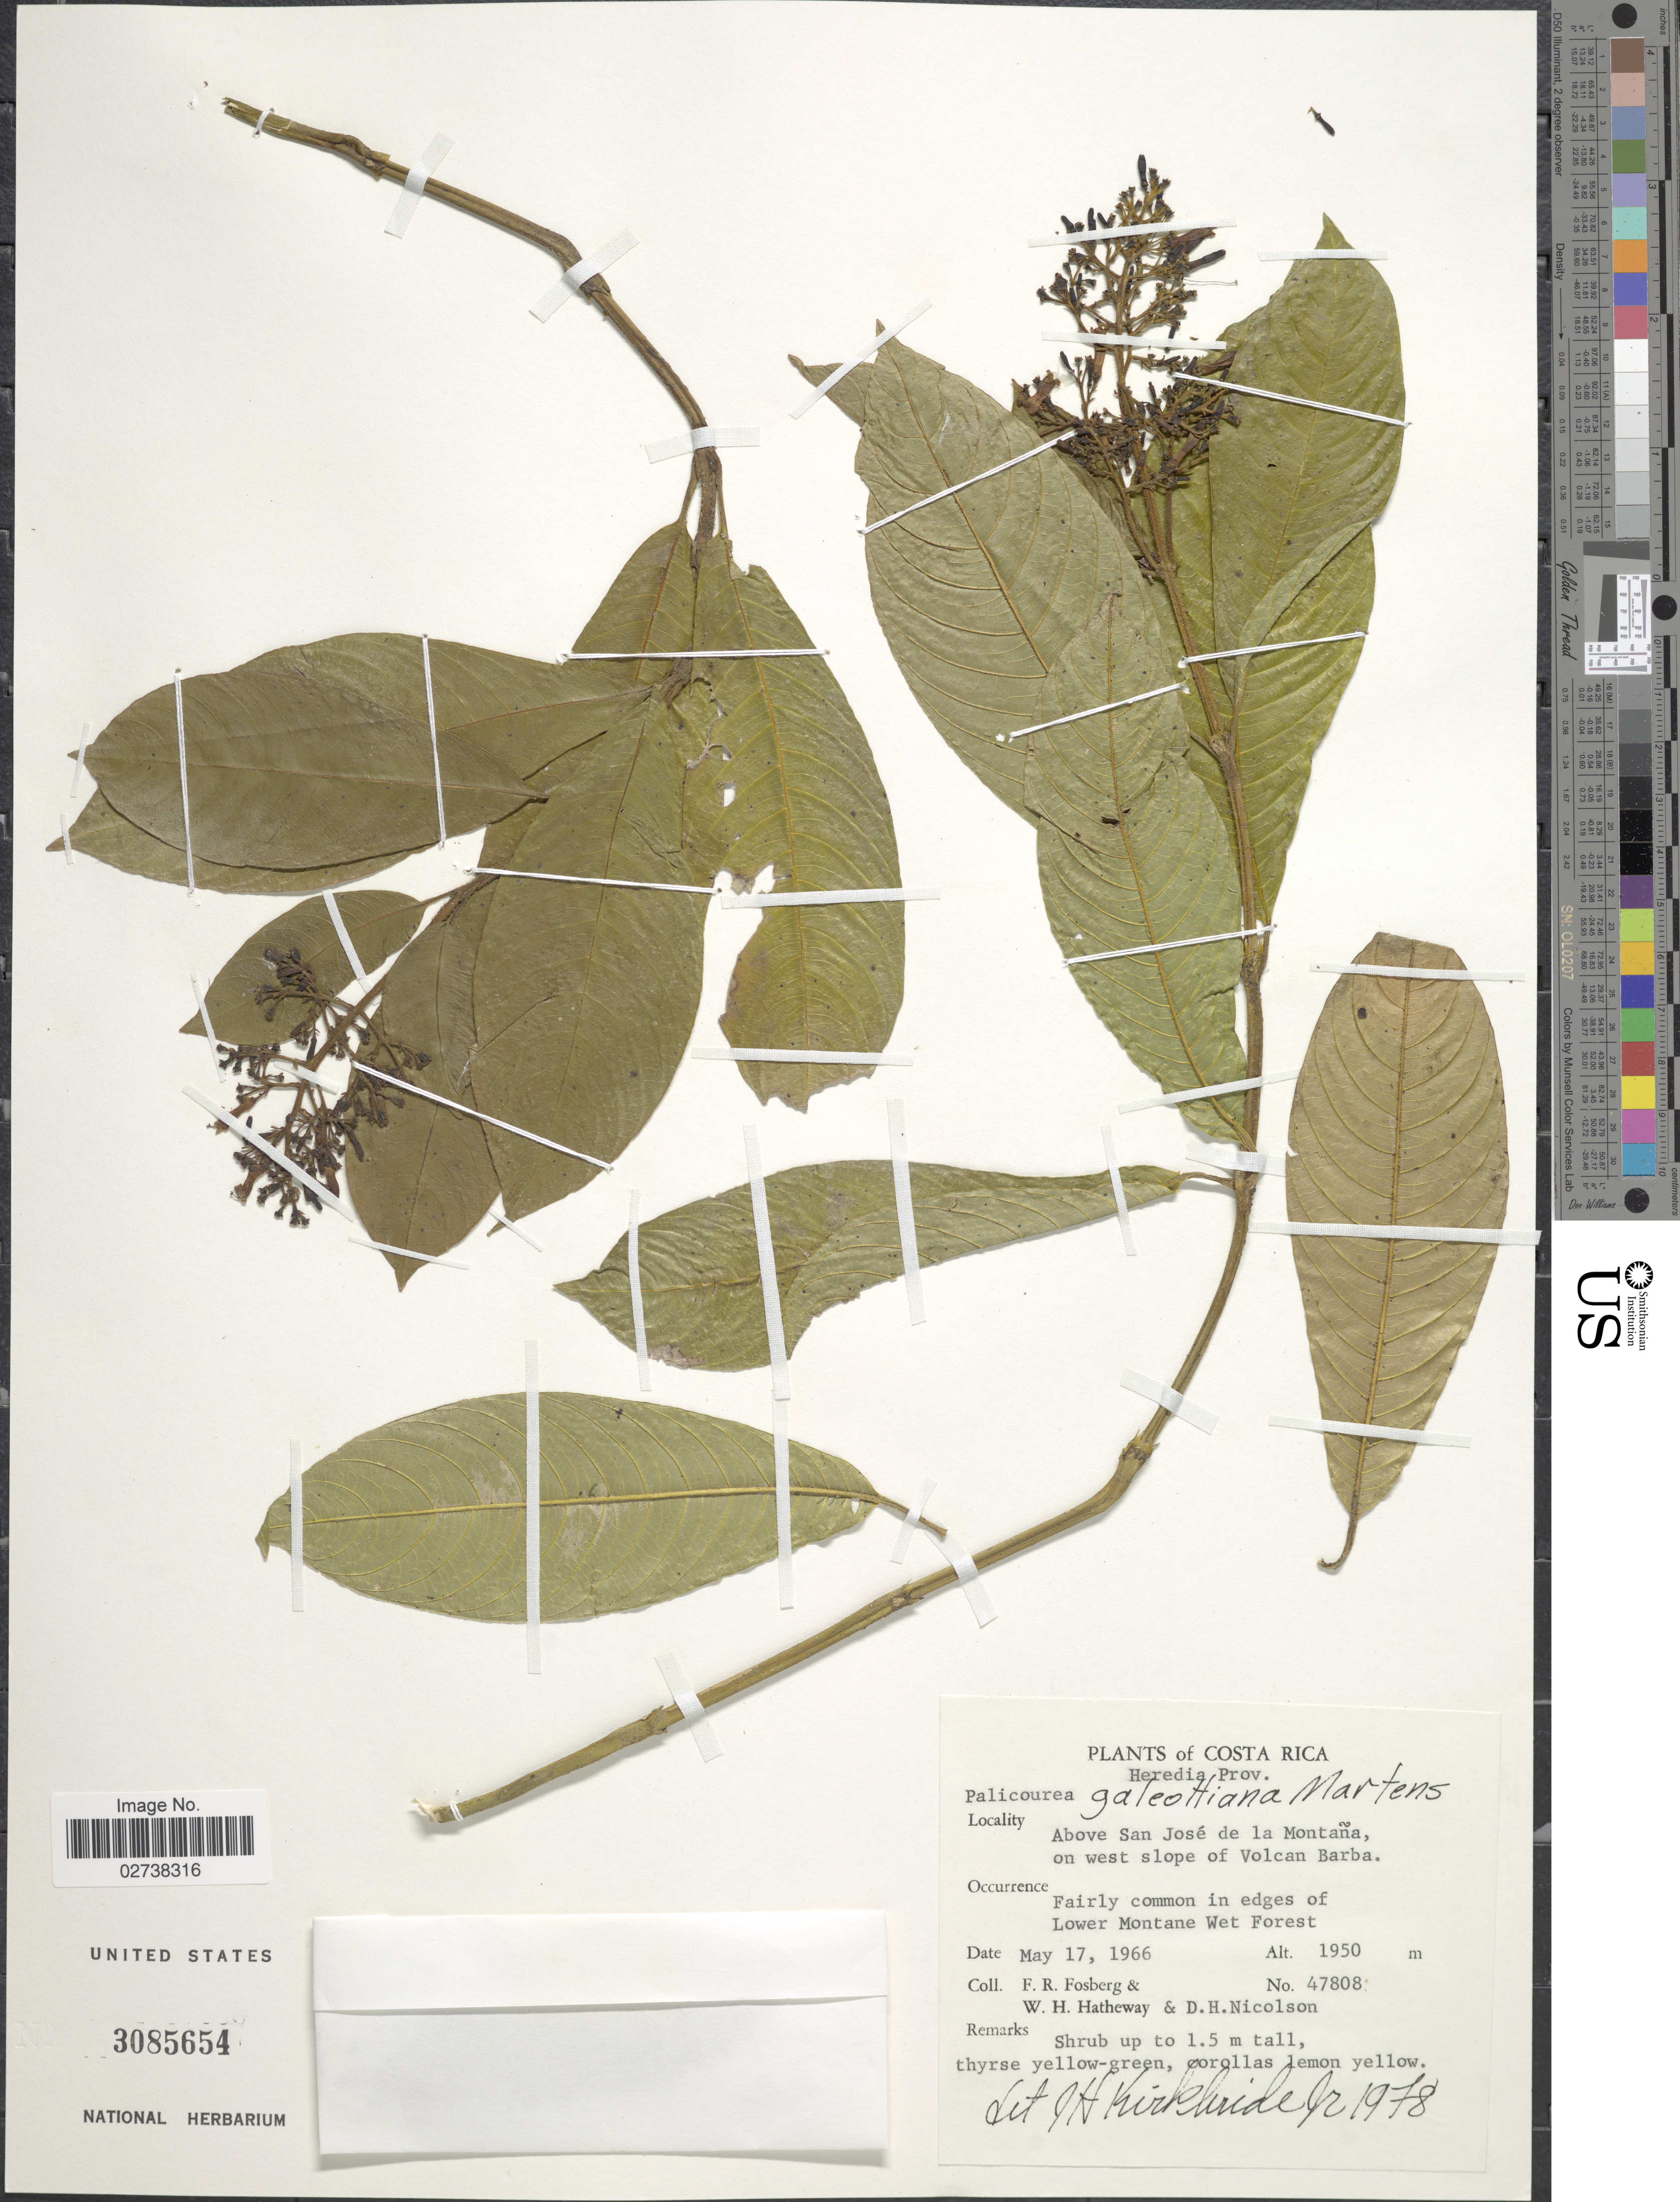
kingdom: Plantae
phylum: Tracheophyta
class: Magnoliopsida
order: Gentianales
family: Rubiaceae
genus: Palicourea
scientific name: Palicourea galeottiana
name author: M. Martens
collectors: F. R. Fosberg, W. H. Hatheway & D. H. Nicolson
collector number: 47808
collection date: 1966-05-17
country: Costa Rica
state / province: Heredia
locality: Heredia Prov. Above San Jose de la Montana, on west slope of Volcan Barba.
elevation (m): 1950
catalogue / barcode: US 3085654